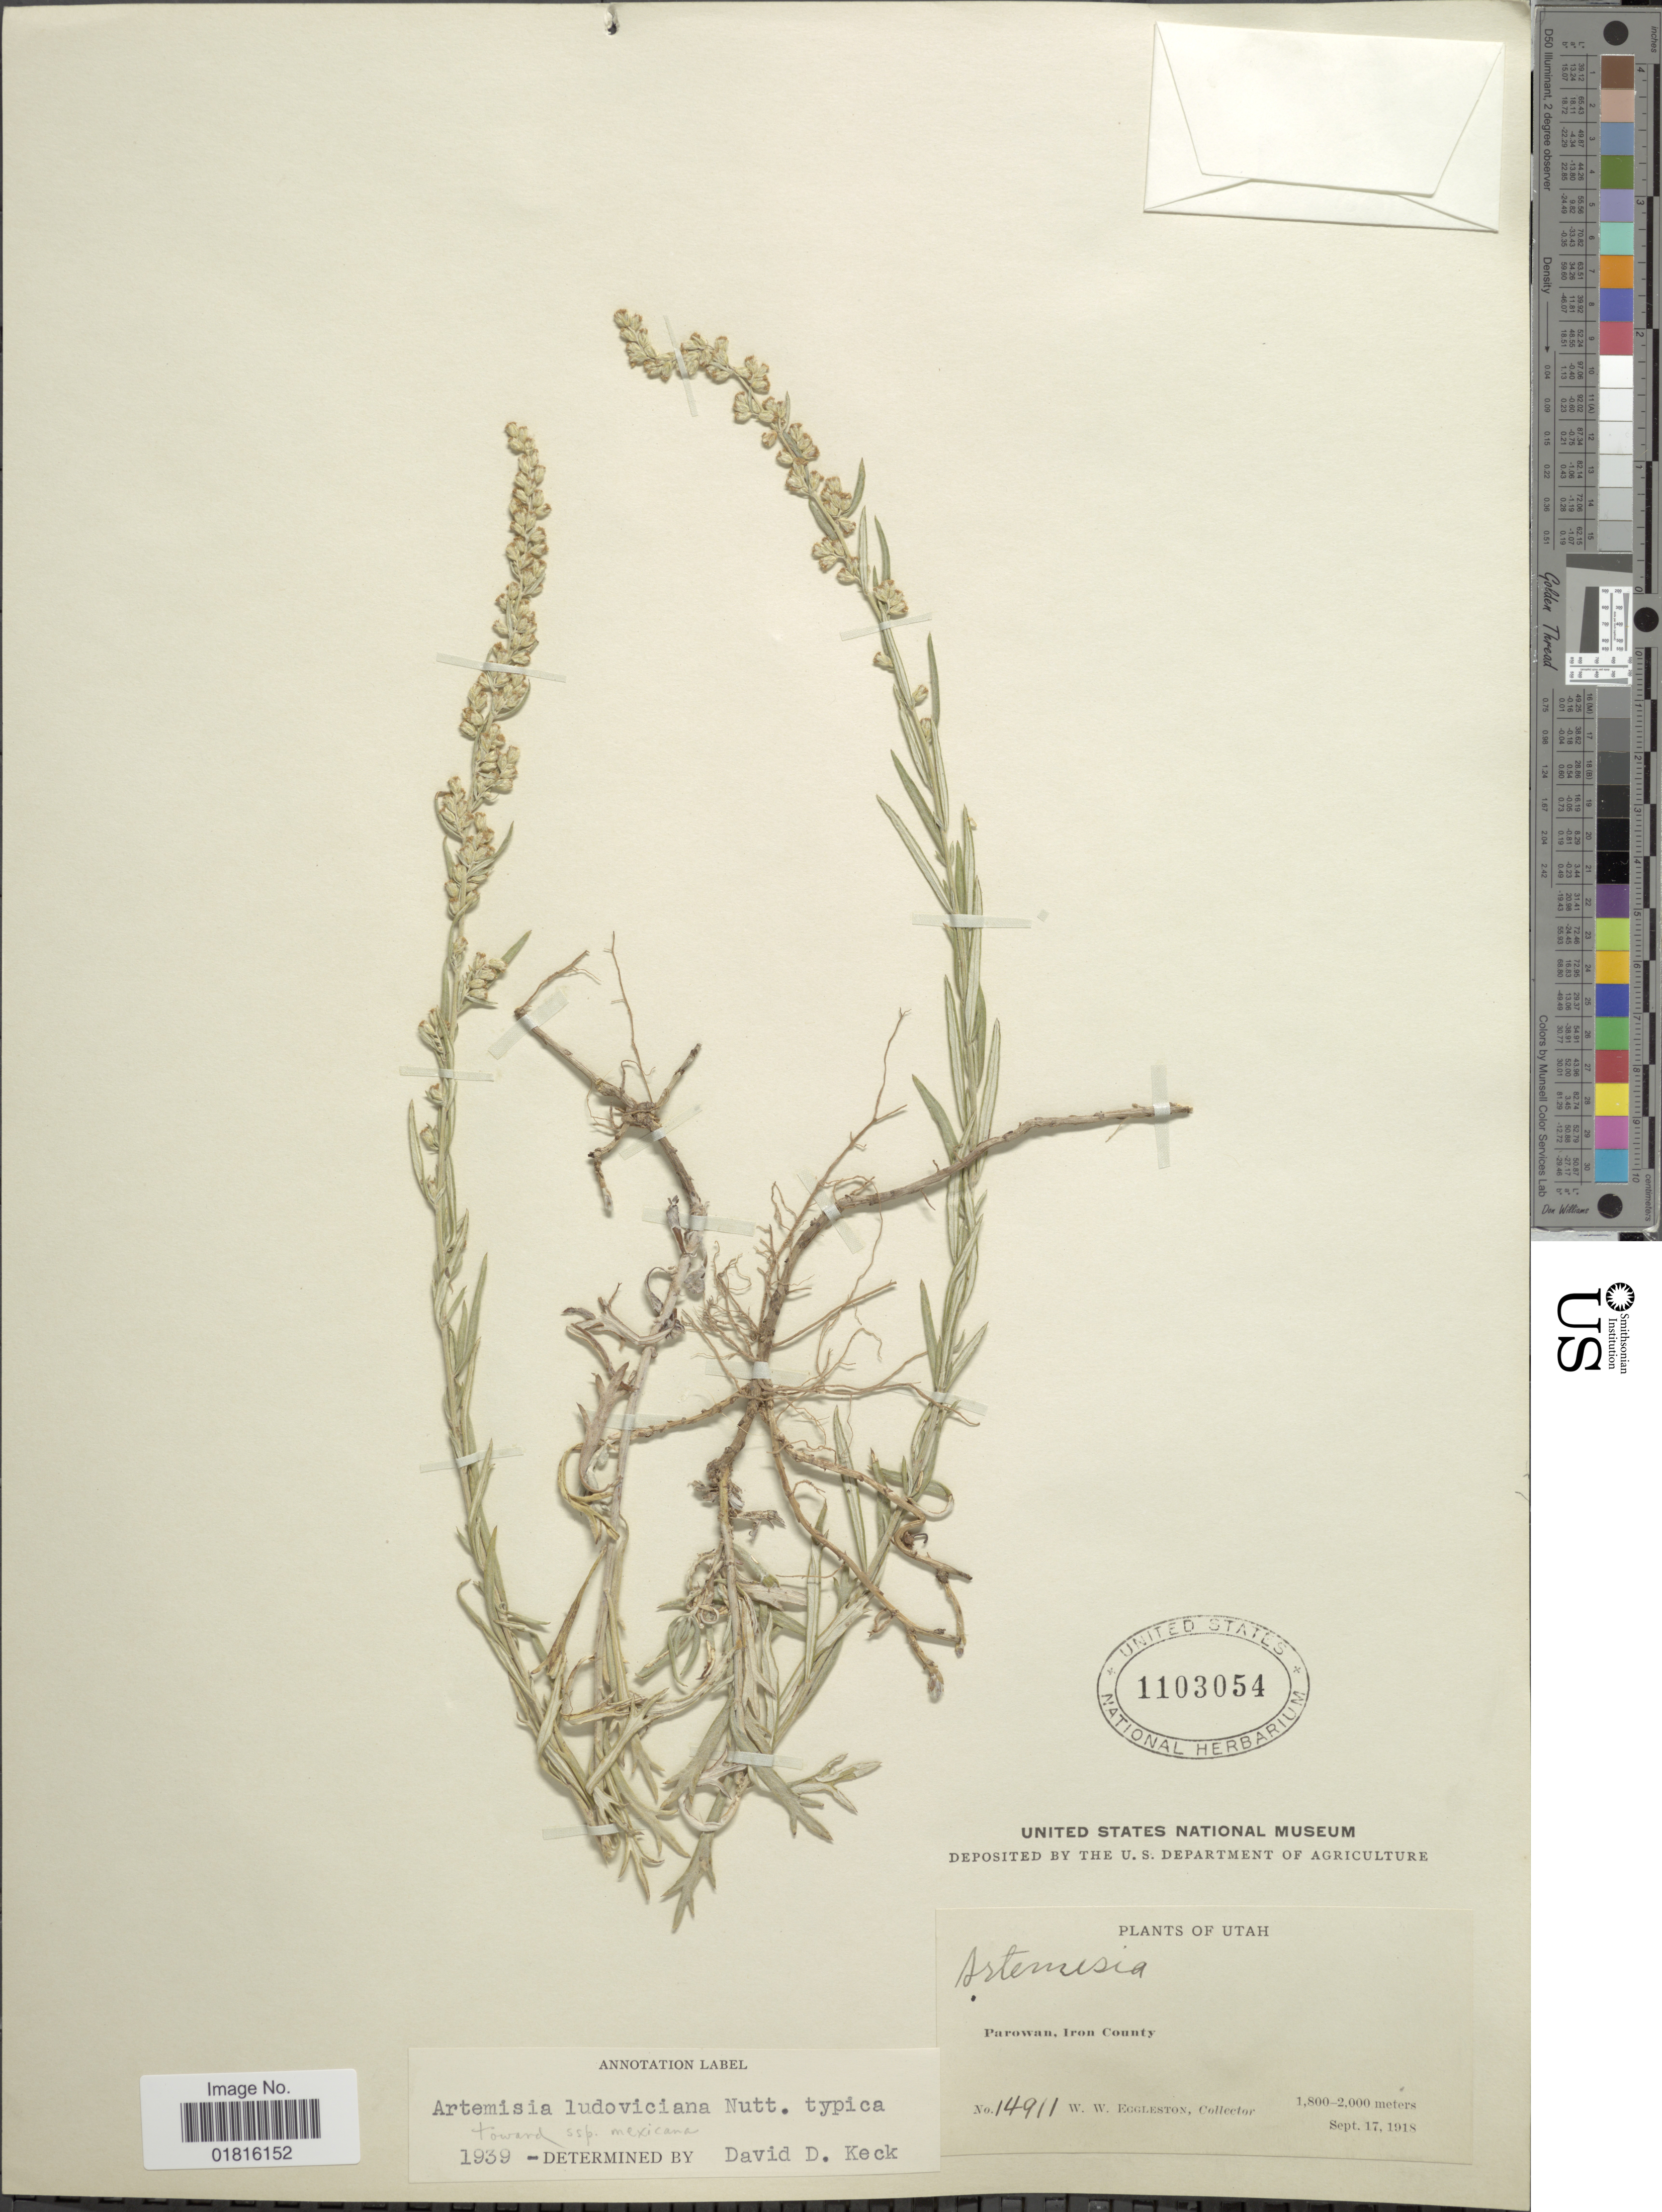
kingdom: Plantae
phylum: Tracheophyta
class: Magnoliopsida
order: Asterales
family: Asteraceae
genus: Artemisia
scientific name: Artemisia ludoviciana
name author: Nutt.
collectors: W. W. Eggleston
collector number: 14911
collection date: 1918-09-17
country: United States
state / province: Utah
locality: Parowan, Iron County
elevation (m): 1800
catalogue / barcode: US 1103054